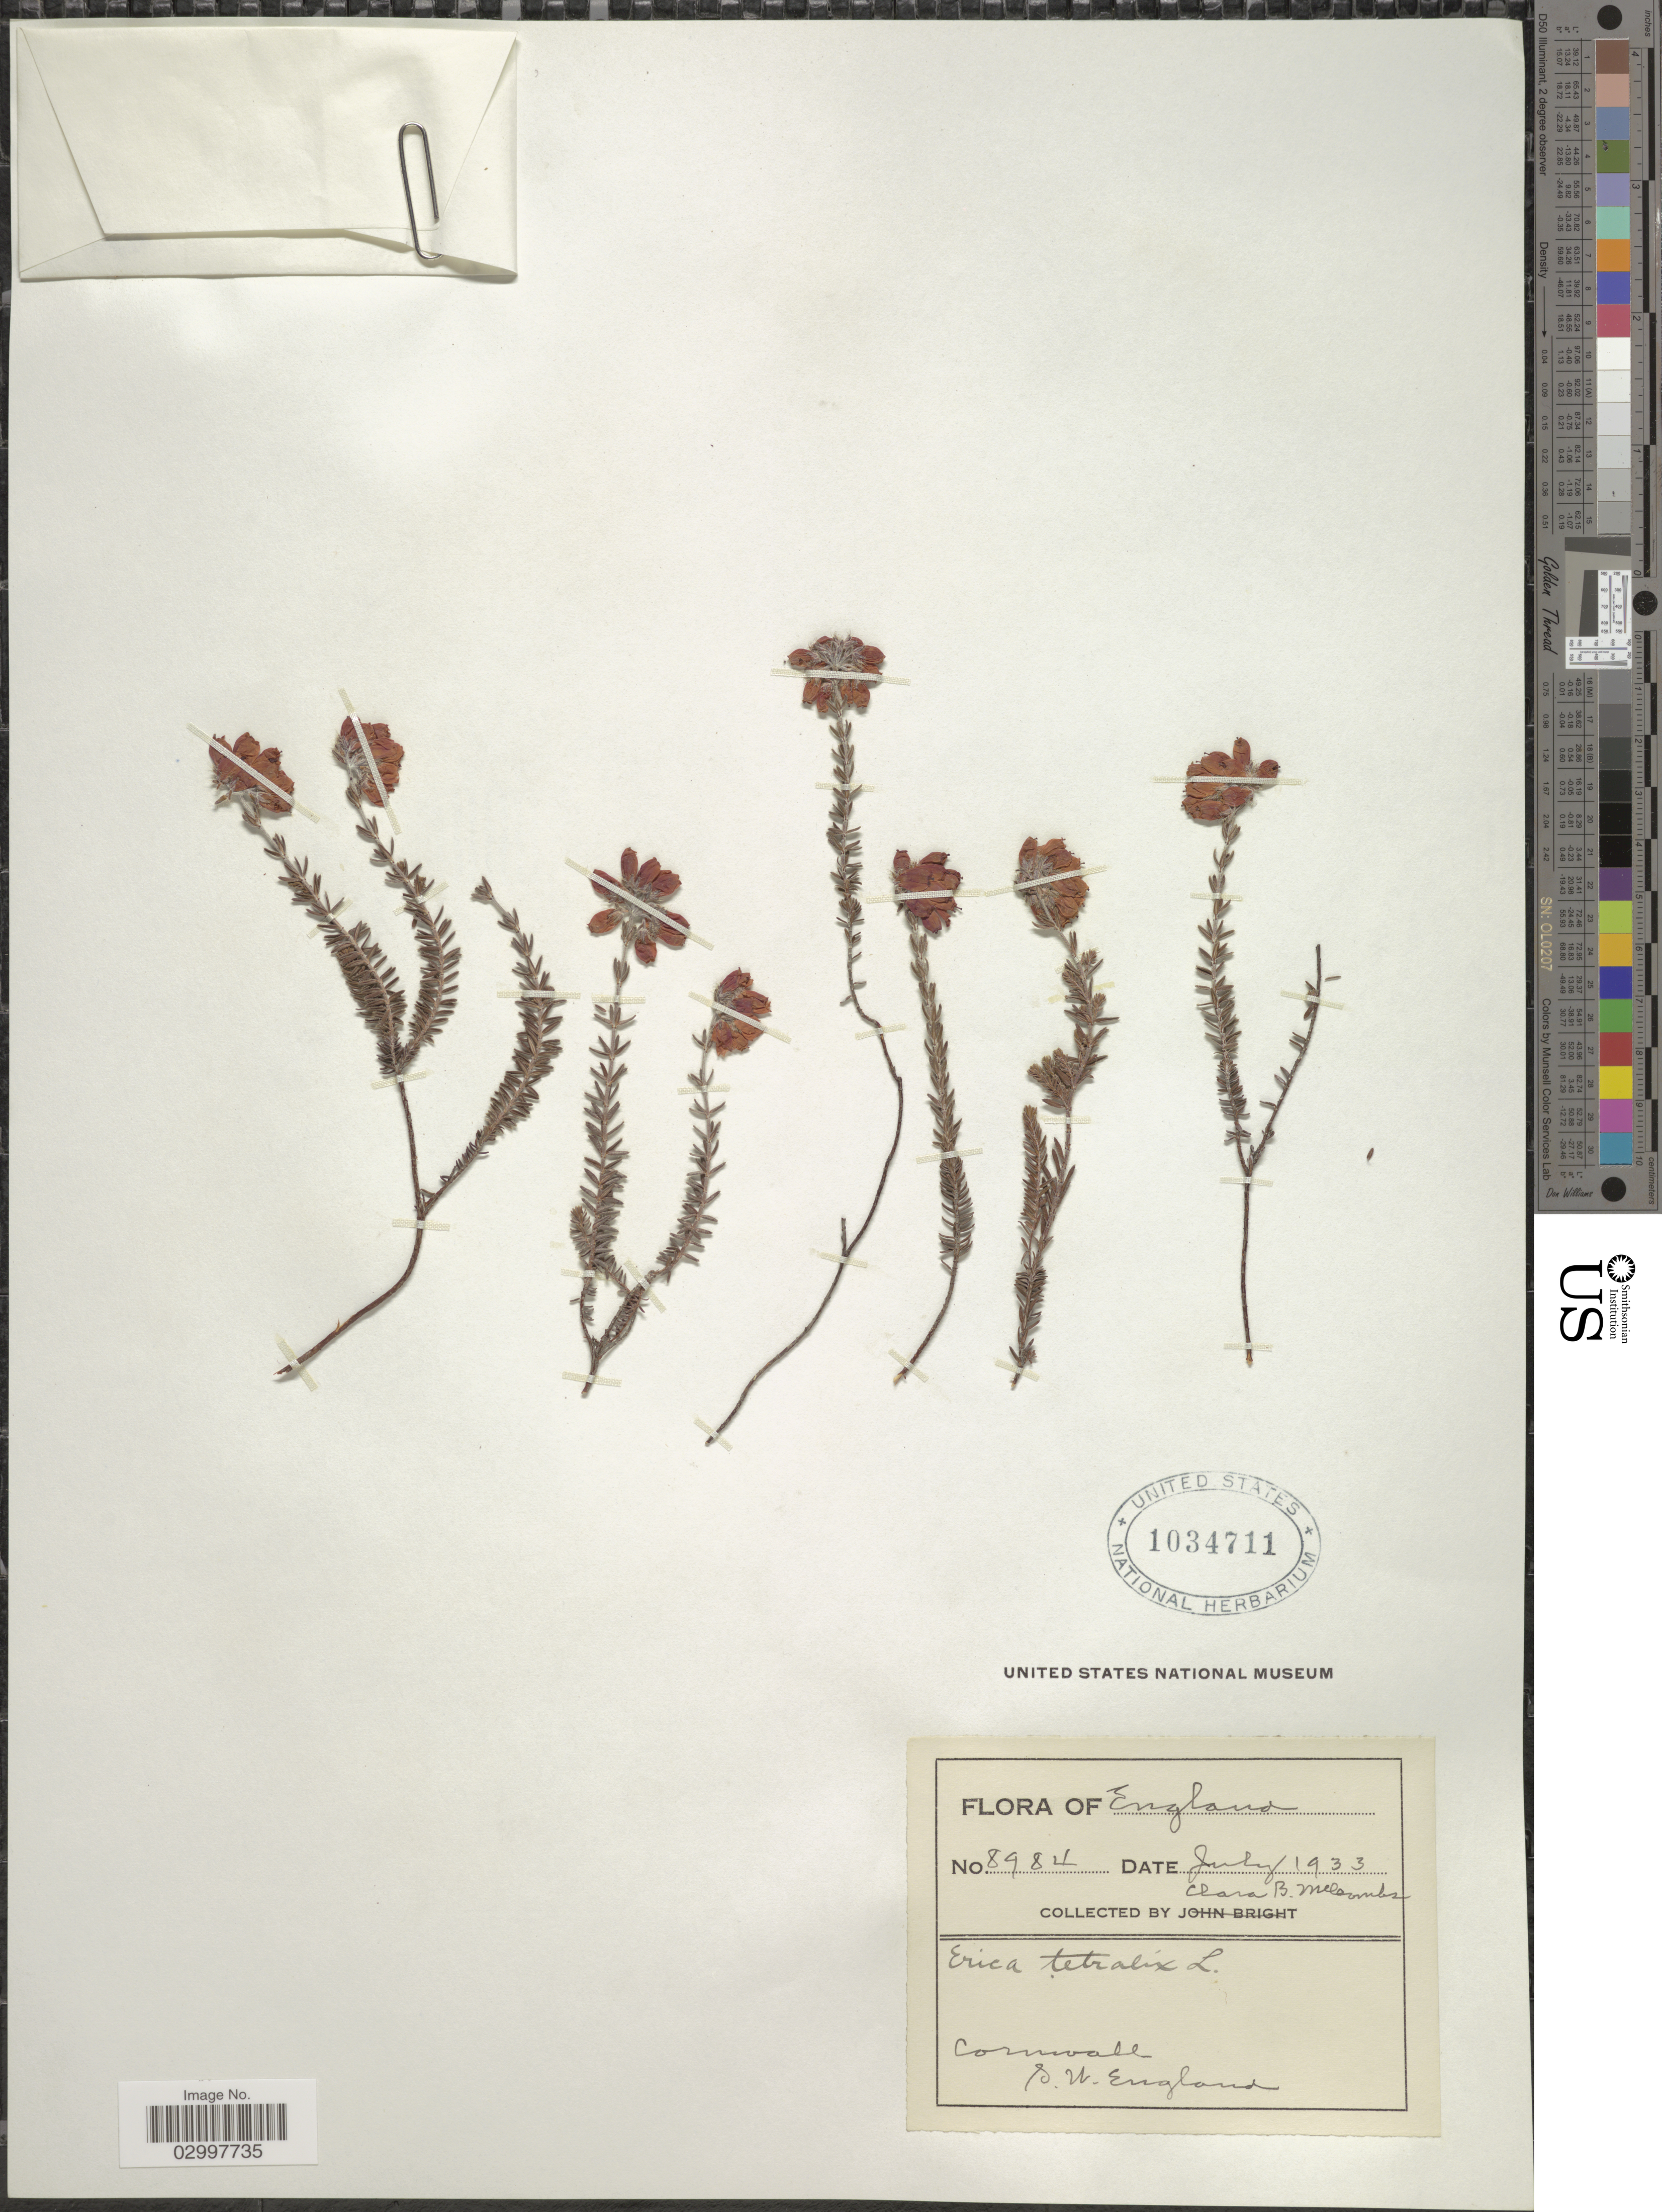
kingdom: Plantae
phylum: Tracheophyta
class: Magnoliopsida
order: Ericales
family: Ericaceae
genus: Erica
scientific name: Erica tetralix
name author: L.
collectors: C. McCombs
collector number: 8984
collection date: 1933-07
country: United Kingdom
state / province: England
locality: Cornwall. S.W. England.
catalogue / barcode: US 1034711